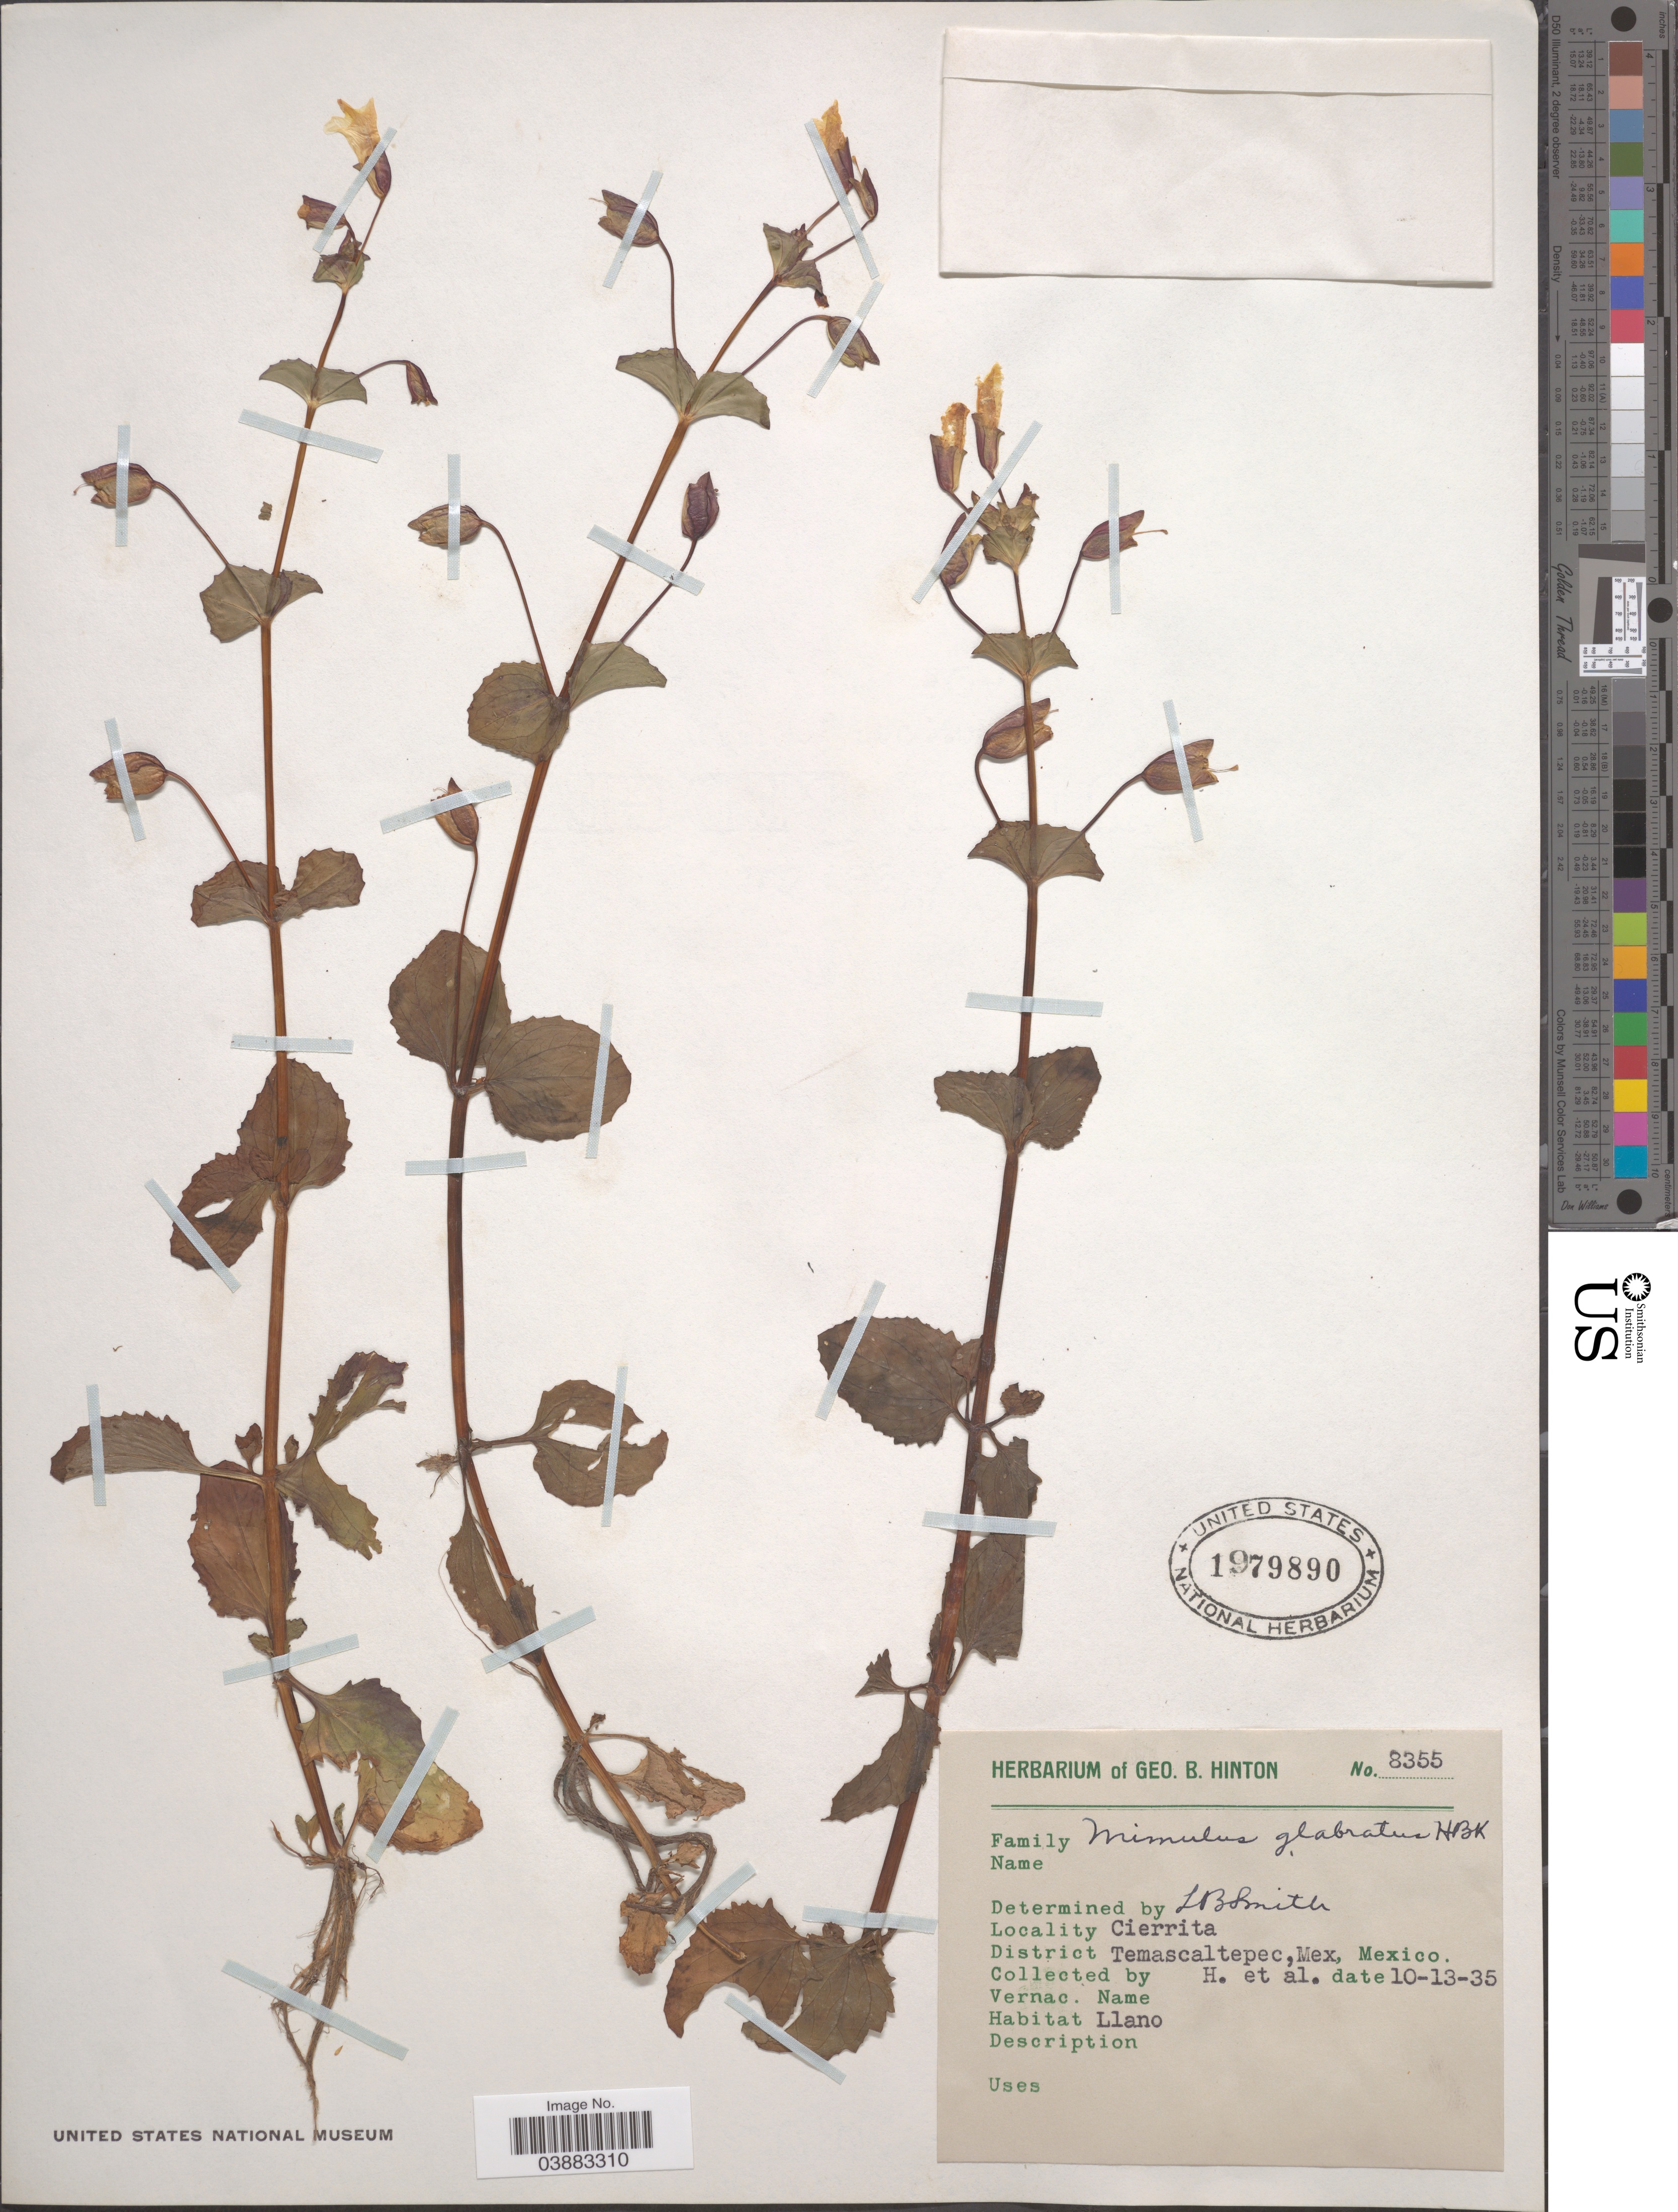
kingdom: Plantae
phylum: Tracheophyta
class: Magnoliopsida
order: Lamiales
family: Phrymaceae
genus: Mimulus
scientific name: Mimulus glabratus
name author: Kunth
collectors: G. B. Hinton & et al.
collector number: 8355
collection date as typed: Transcribed d/m/y: 13/10/35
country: Mexico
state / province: México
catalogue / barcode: US 1979890